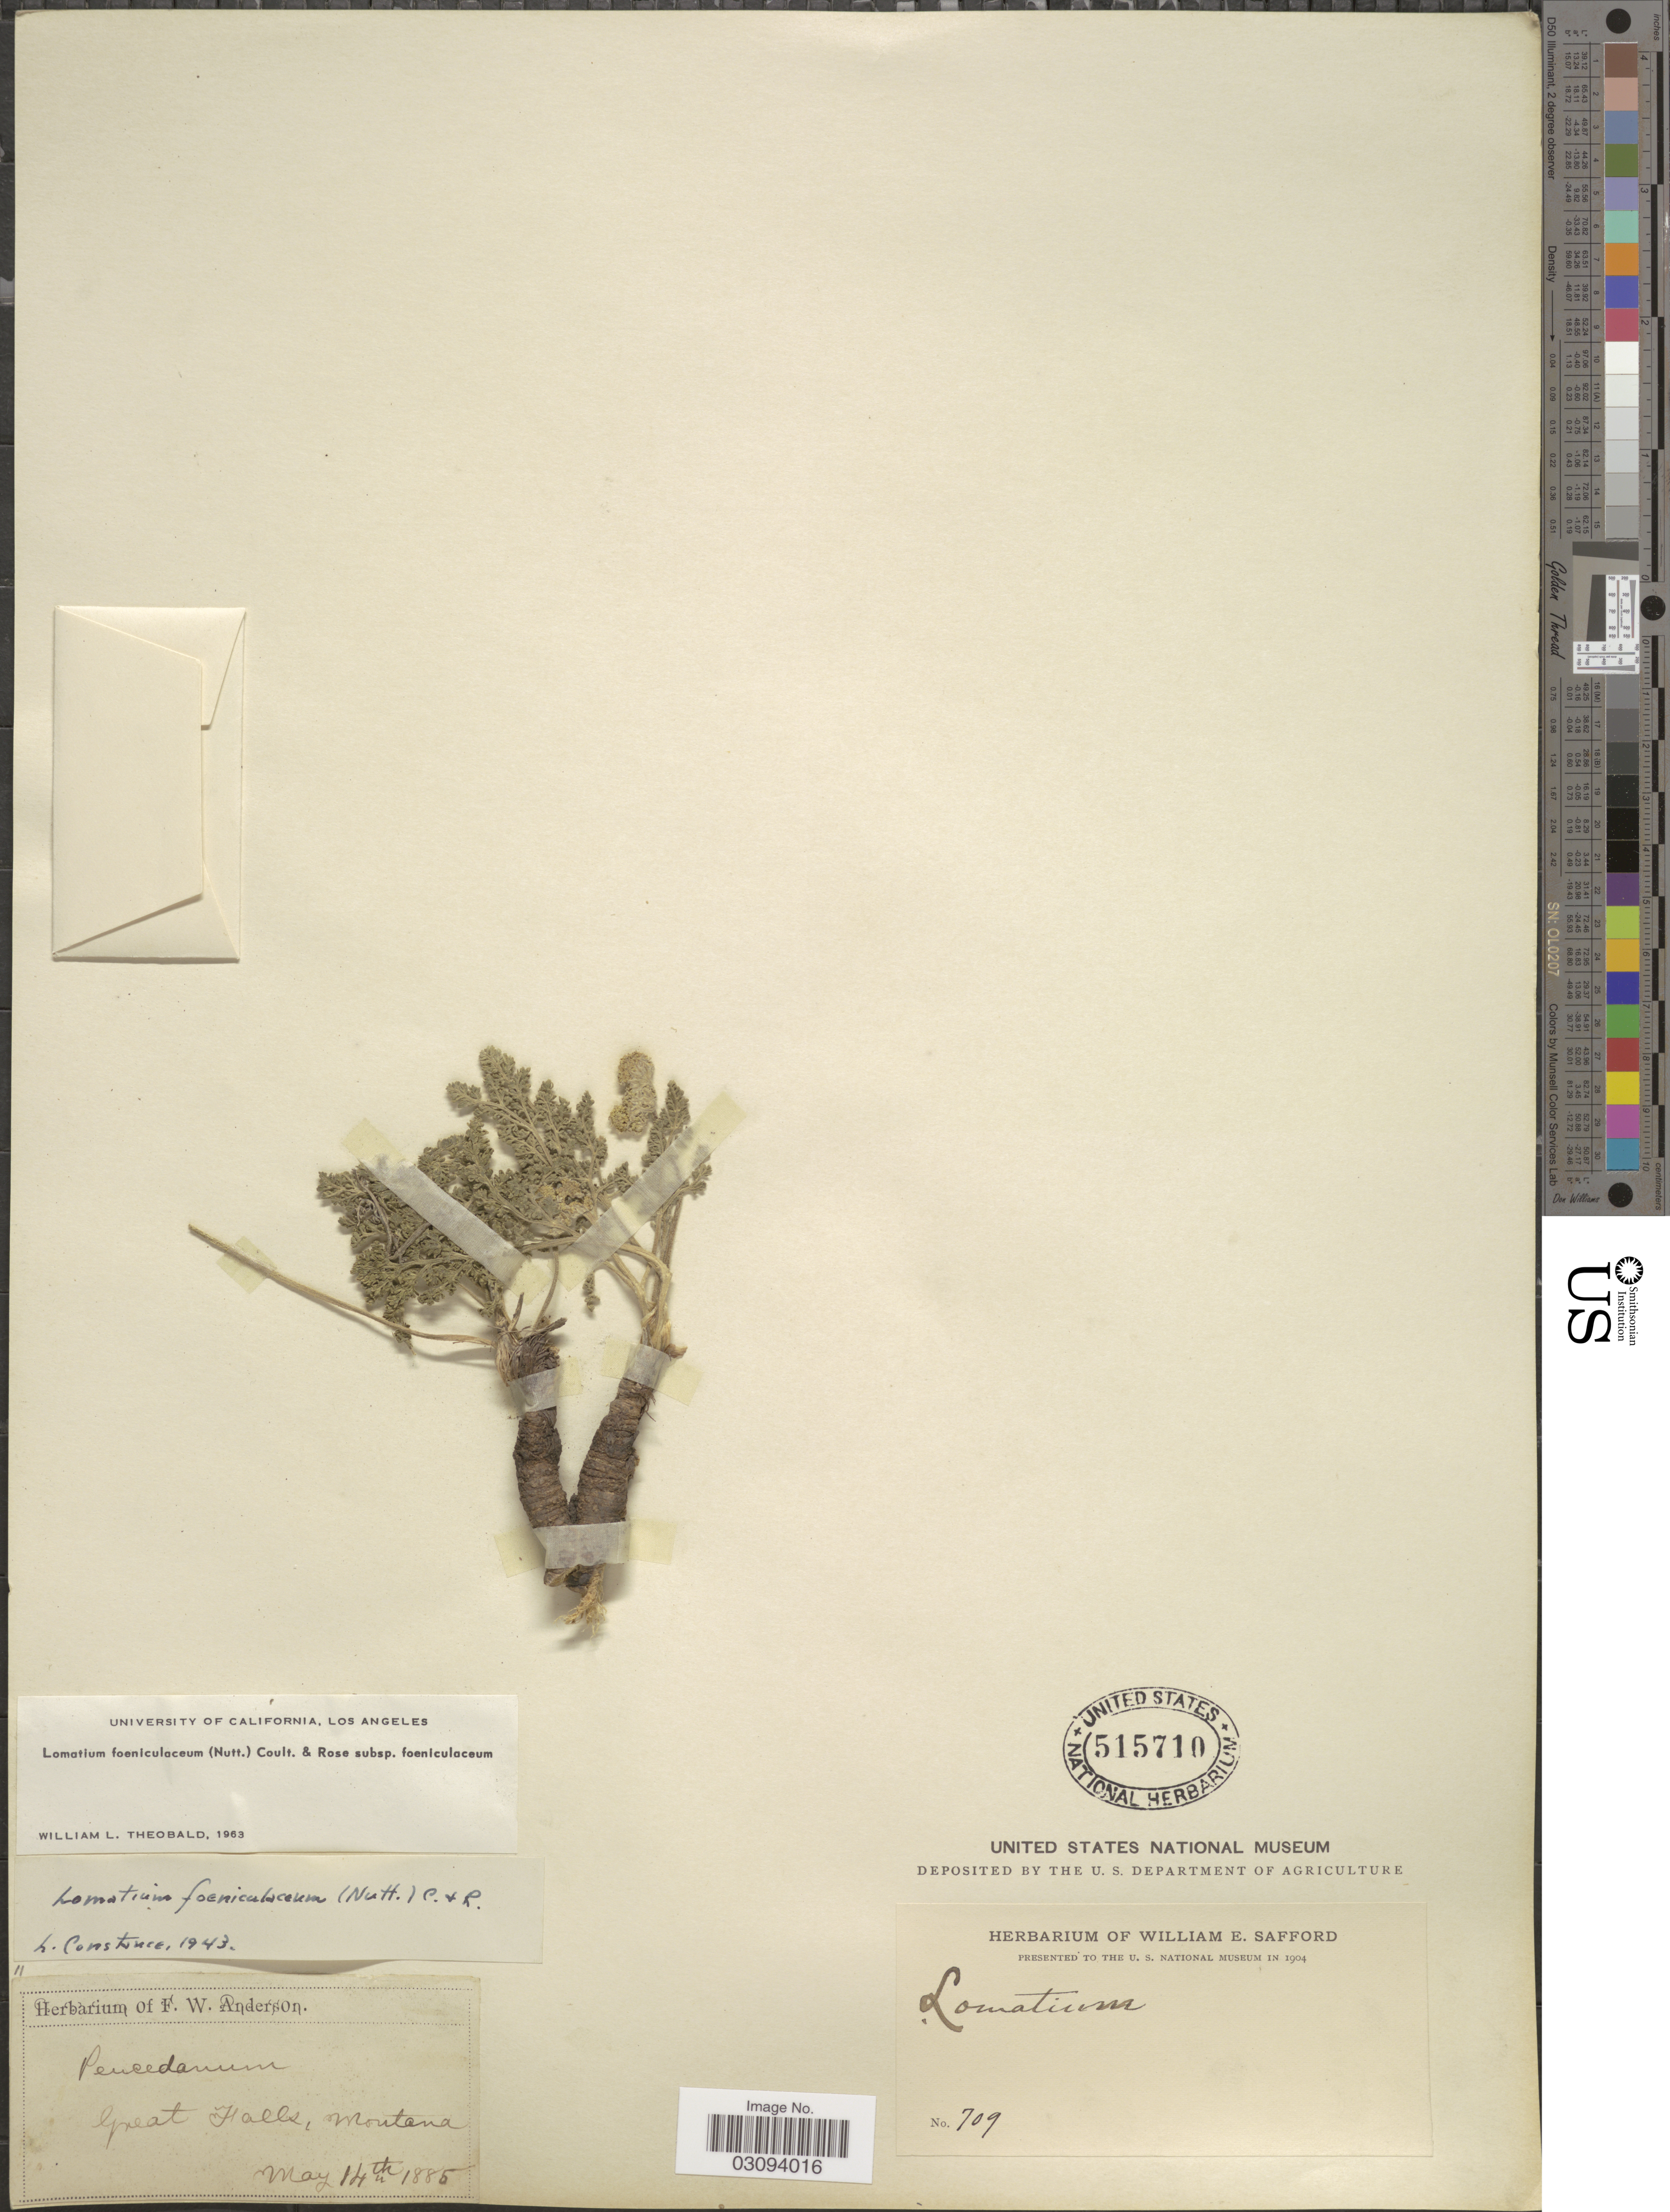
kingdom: Plantae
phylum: Tracheophyta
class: Magnoliopsida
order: Apiales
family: Apiaceae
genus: Lomatium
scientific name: Lomatium foeniculaceum subsp. foeniculaceum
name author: (Nutt.) J.M. Coult. & Rose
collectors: ex herb. F.W. Anderson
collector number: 709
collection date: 1885-05-14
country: United States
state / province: Montana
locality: Great Falls.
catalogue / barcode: US 515710